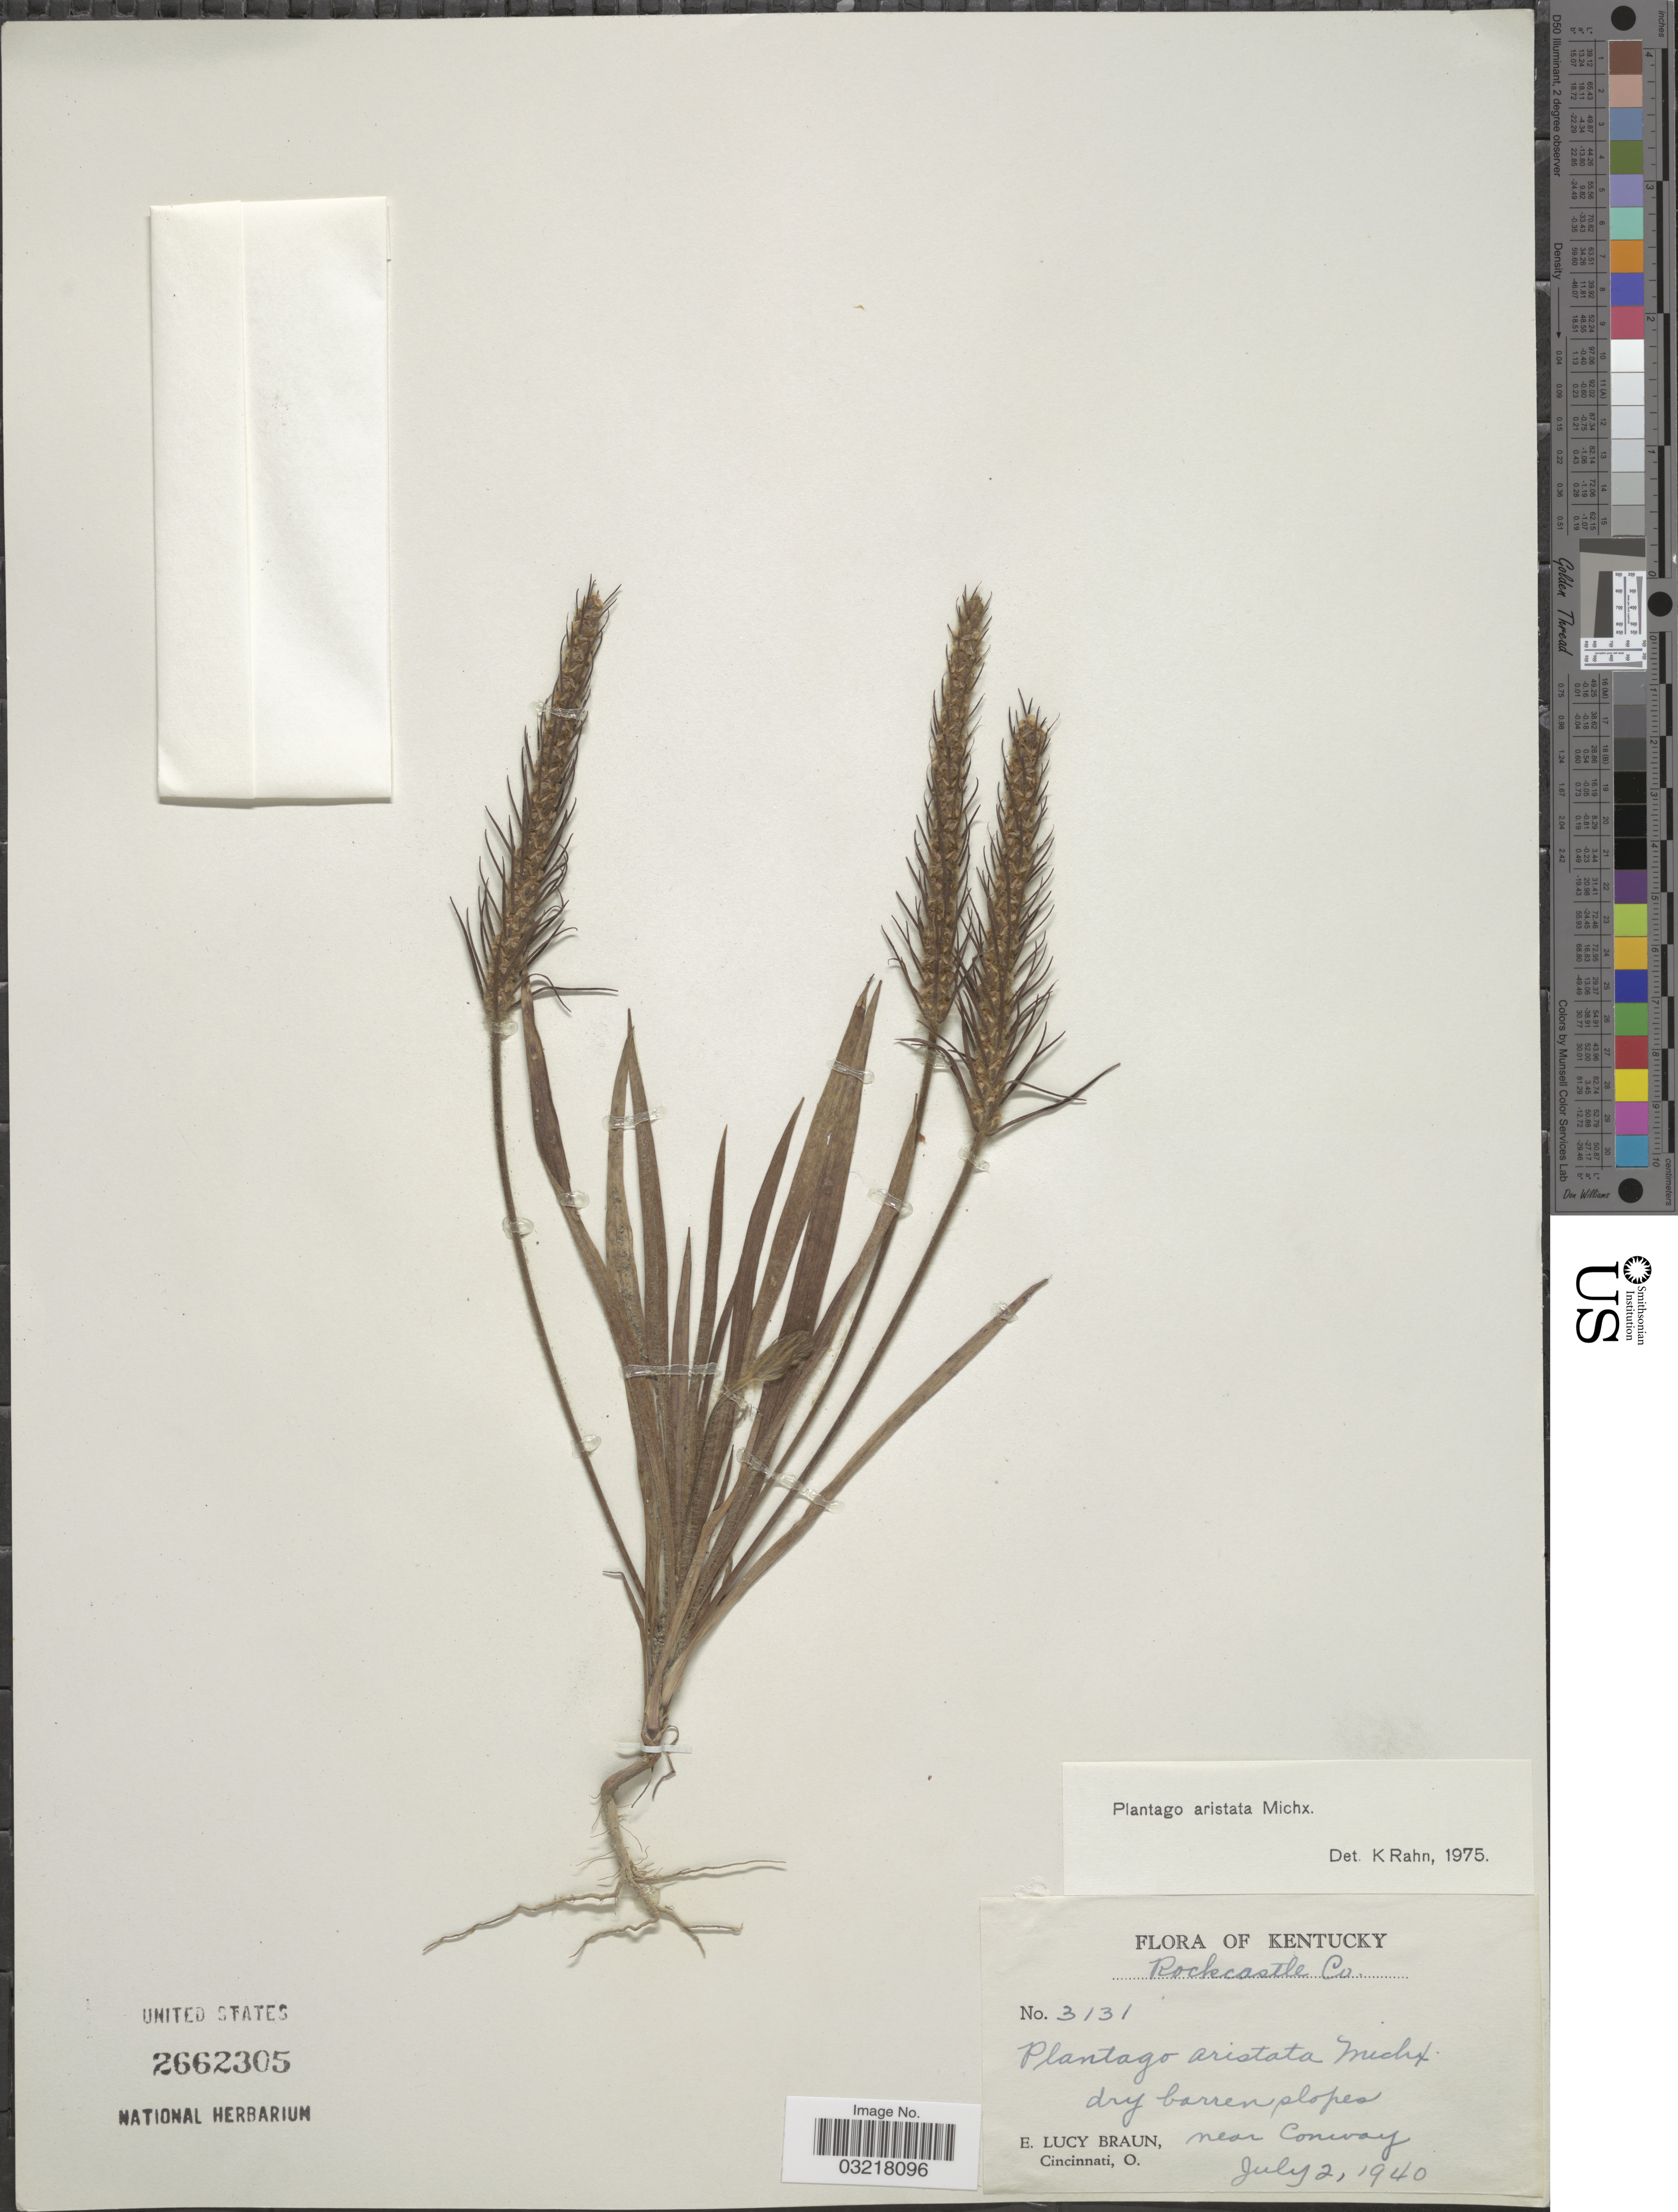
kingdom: Plantae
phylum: Tracheophyta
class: Magnoliopsida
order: Lamiales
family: Plantaginaceae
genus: Plantago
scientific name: Plantago aristata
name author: Michx.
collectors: E. L. Braun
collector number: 3131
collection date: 1940-07-02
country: United States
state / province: Kentucky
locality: Rockcastle Co. Dry barren slopes near Conway.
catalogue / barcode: US 2662305